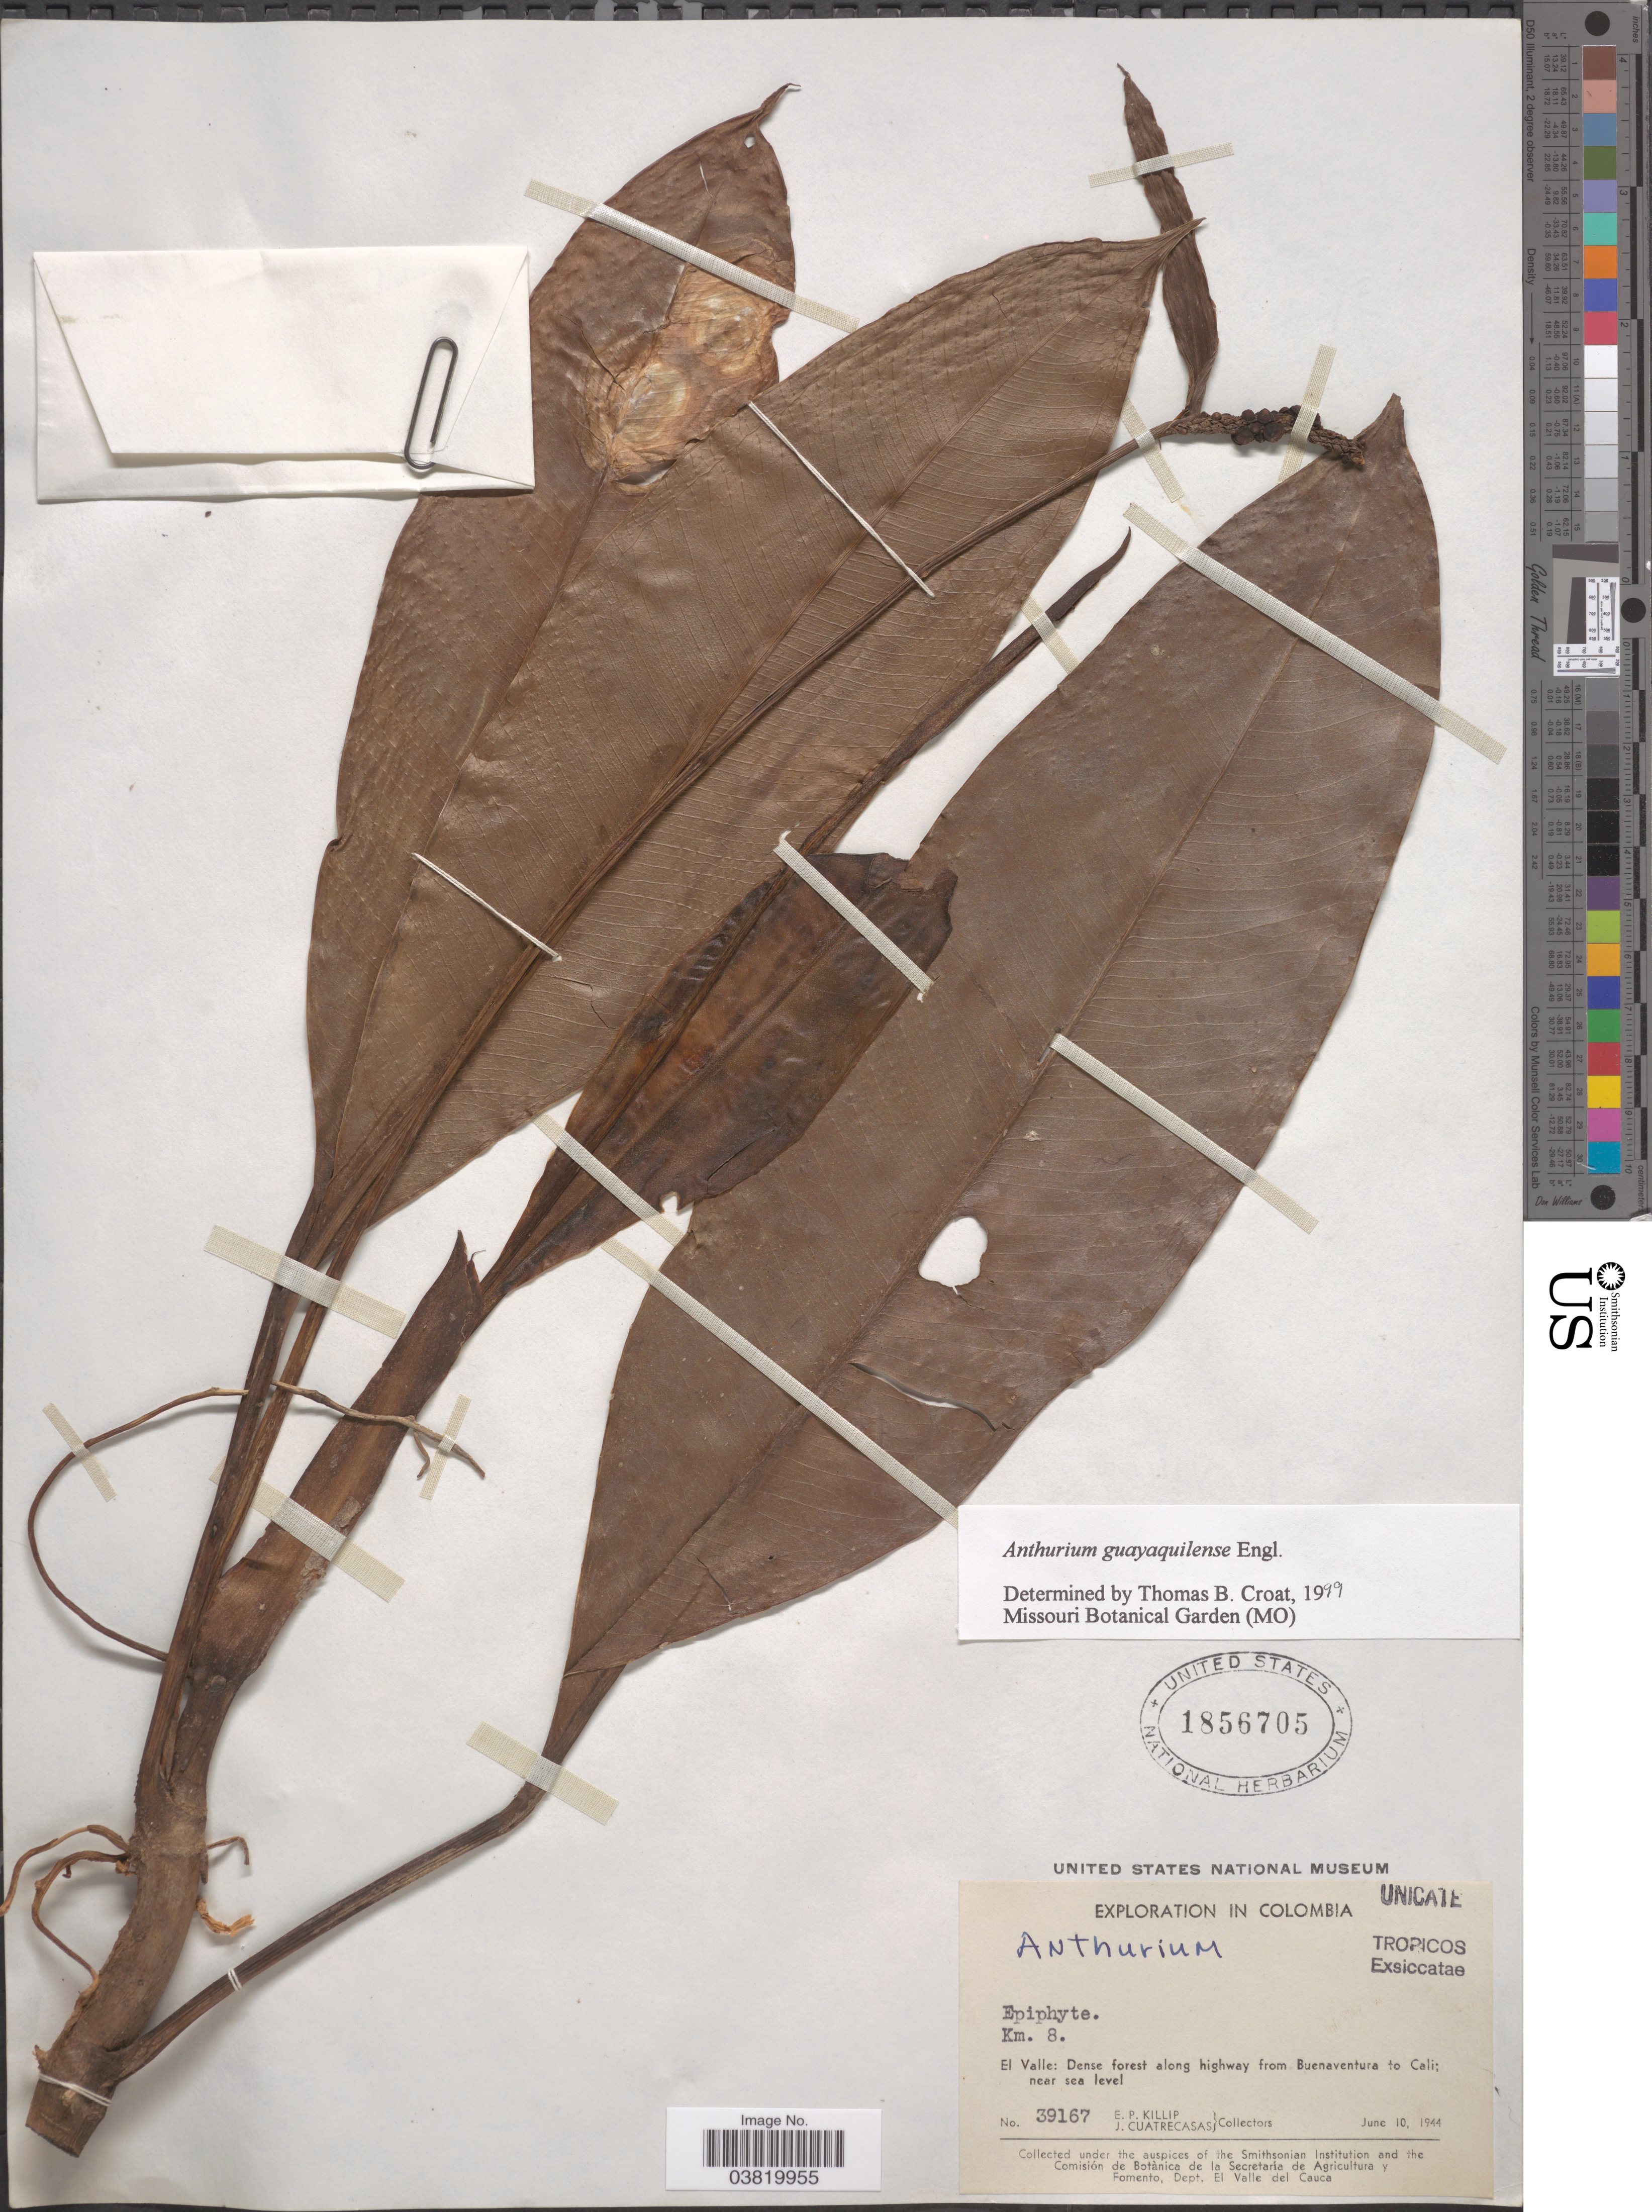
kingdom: Plantae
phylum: Tracheophyta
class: Liliopsida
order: Alismatales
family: Araceae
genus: Anthurium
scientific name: Anthurium guayaquilense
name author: Engl.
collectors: E. P. Killip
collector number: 39167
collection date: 1944-06-10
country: Colombia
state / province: Valle del Cauca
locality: Km. 8. El Valle: Dense forest along highway from Buenaventura to Cali.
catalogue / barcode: US 1856705